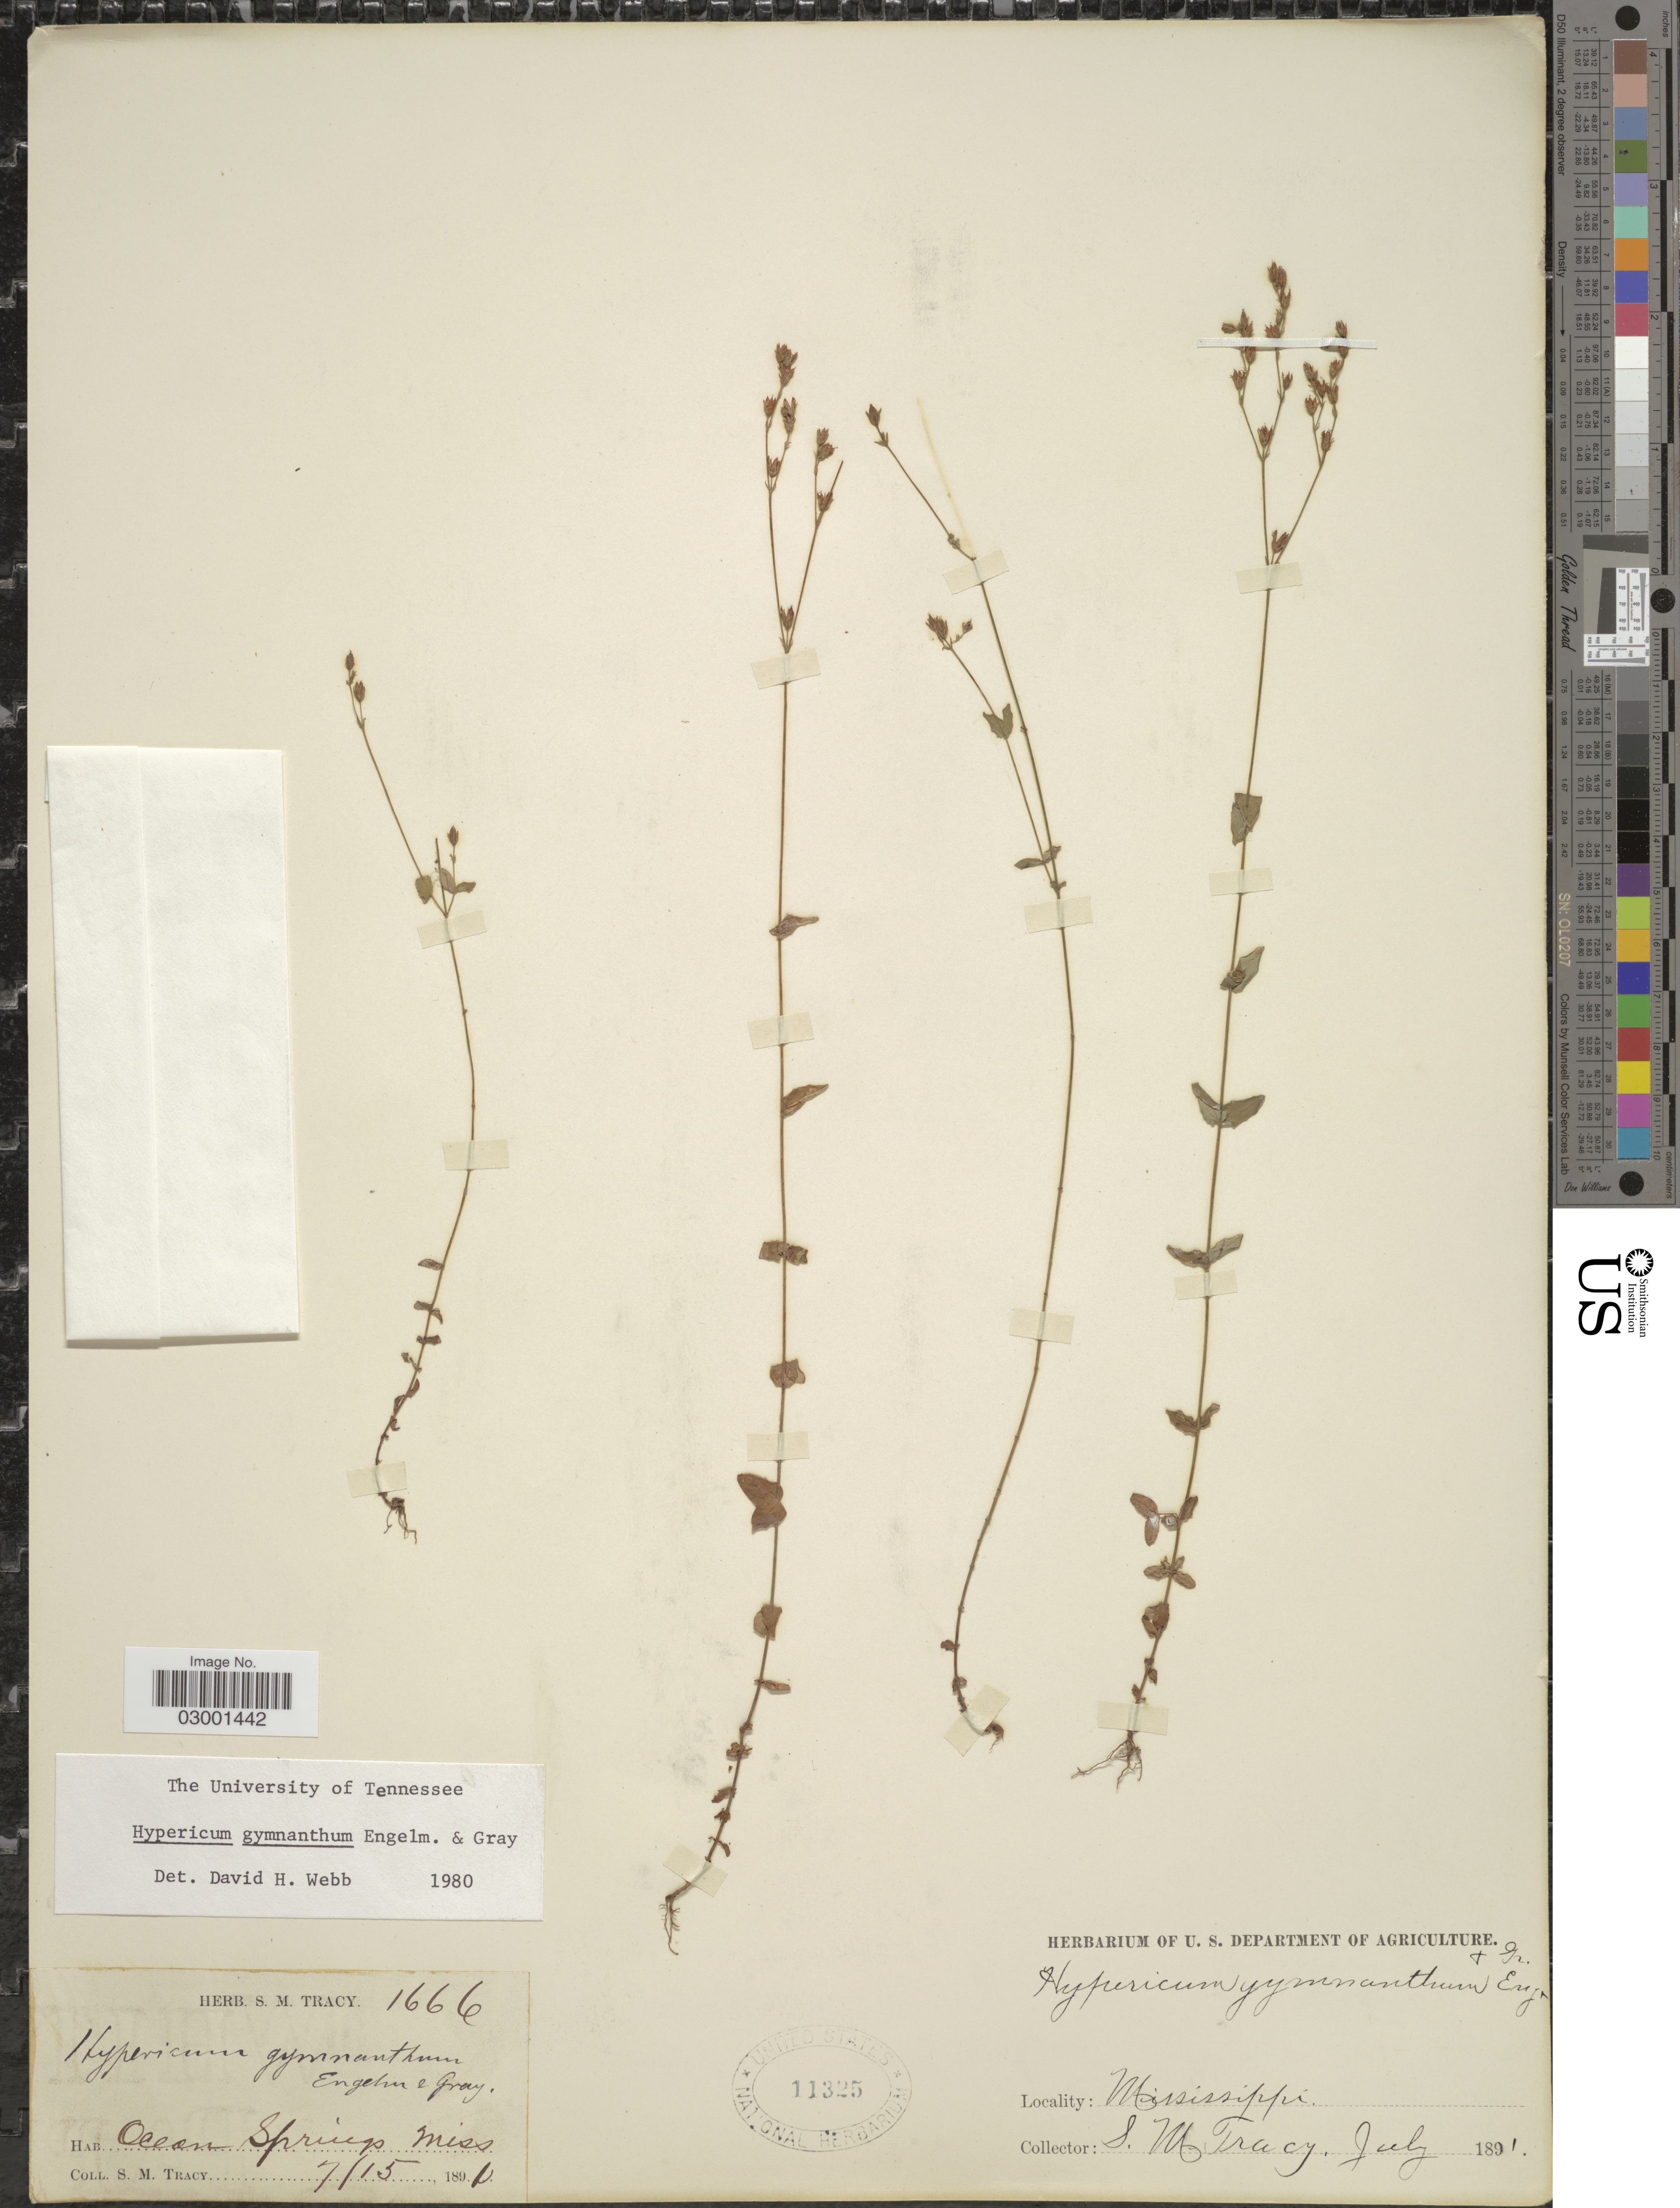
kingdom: Plantae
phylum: Tracheophyta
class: Magnoliopsida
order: Malpighiales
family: Hypericaceae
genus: Hypericum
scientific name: Hypericum gymnanthum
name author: Engelm. & A. Gray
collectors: S. M. Tracy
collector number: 1666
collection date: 1891-07-15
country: United States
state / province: Mississippi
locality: Ocean Springs.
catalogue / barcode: US 11325